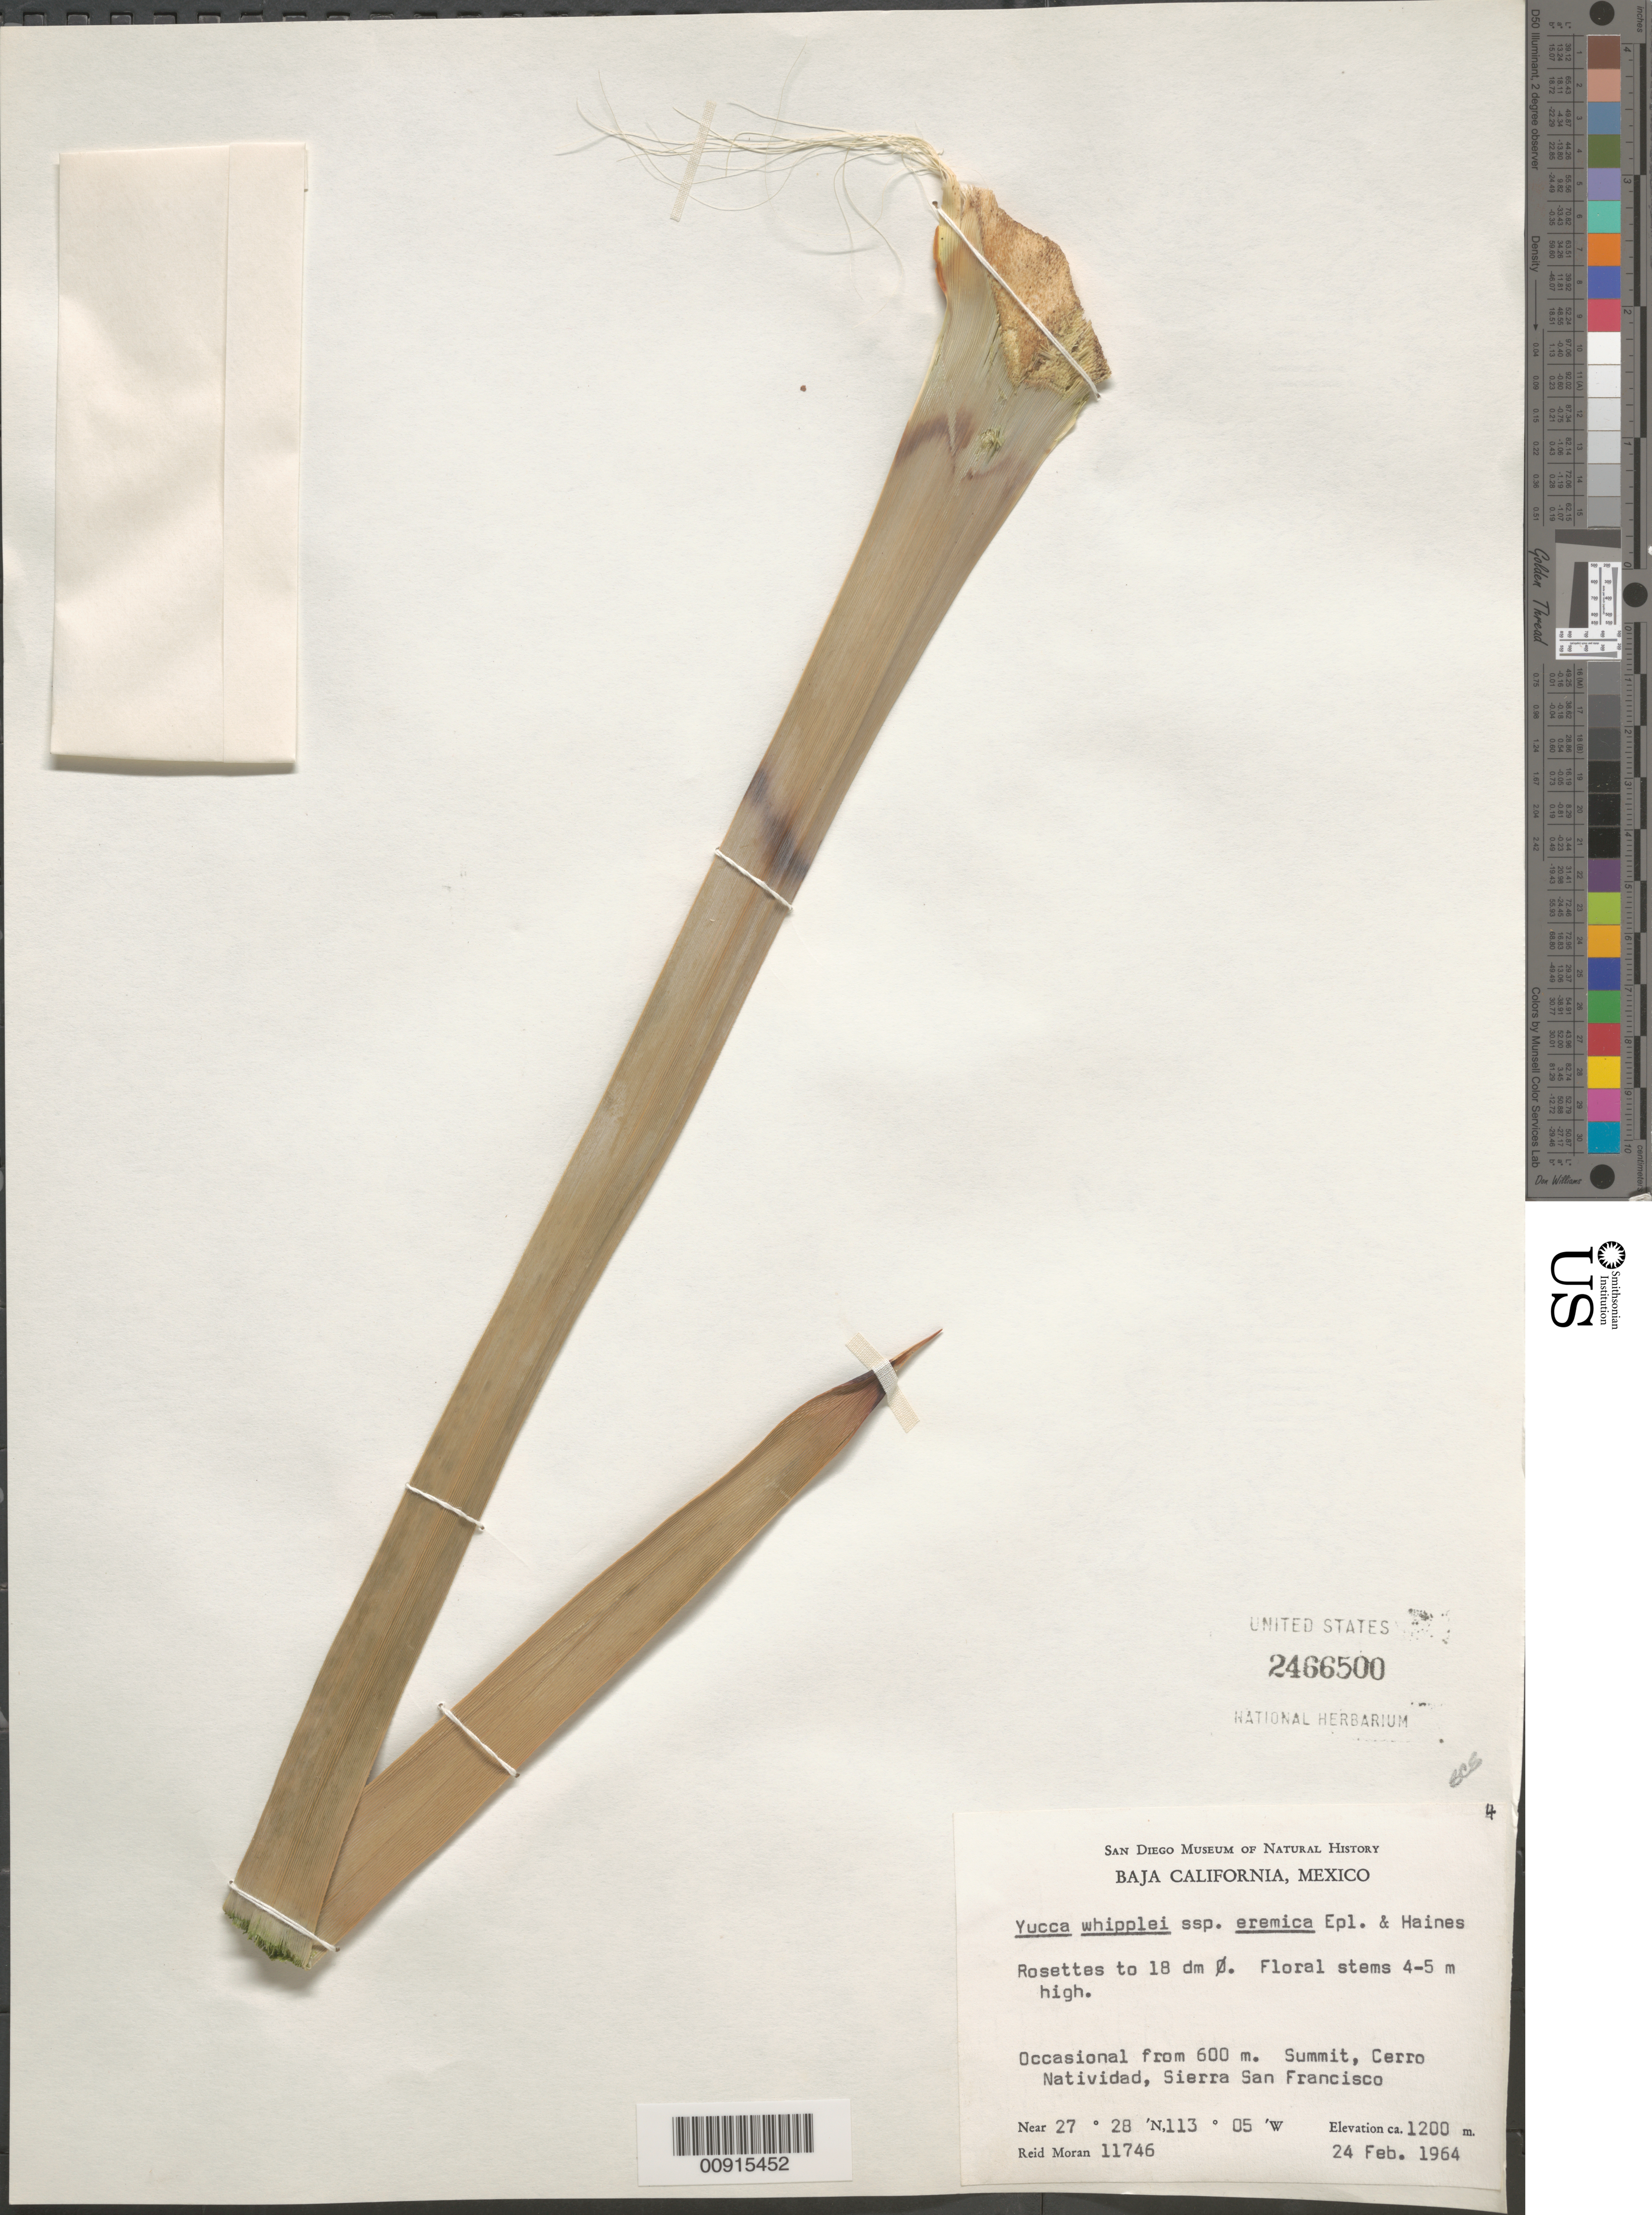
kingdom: Plantae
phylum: Tracheophyta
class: Liliopsida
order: Asparagales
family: Asparagaceae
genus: Yucca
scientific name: Yucca whipplei subsp. eremica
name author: Epling & A.L. Haines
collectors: R. V. Moran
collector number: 11746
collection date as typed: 24 Feb 1964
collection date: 1964-02-24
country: Mexico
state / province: Baja California Sur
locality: Summit, Cerro Natividad, Sierra San Francisco.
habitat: Occasional from 600 m.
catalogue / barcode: US 2466500